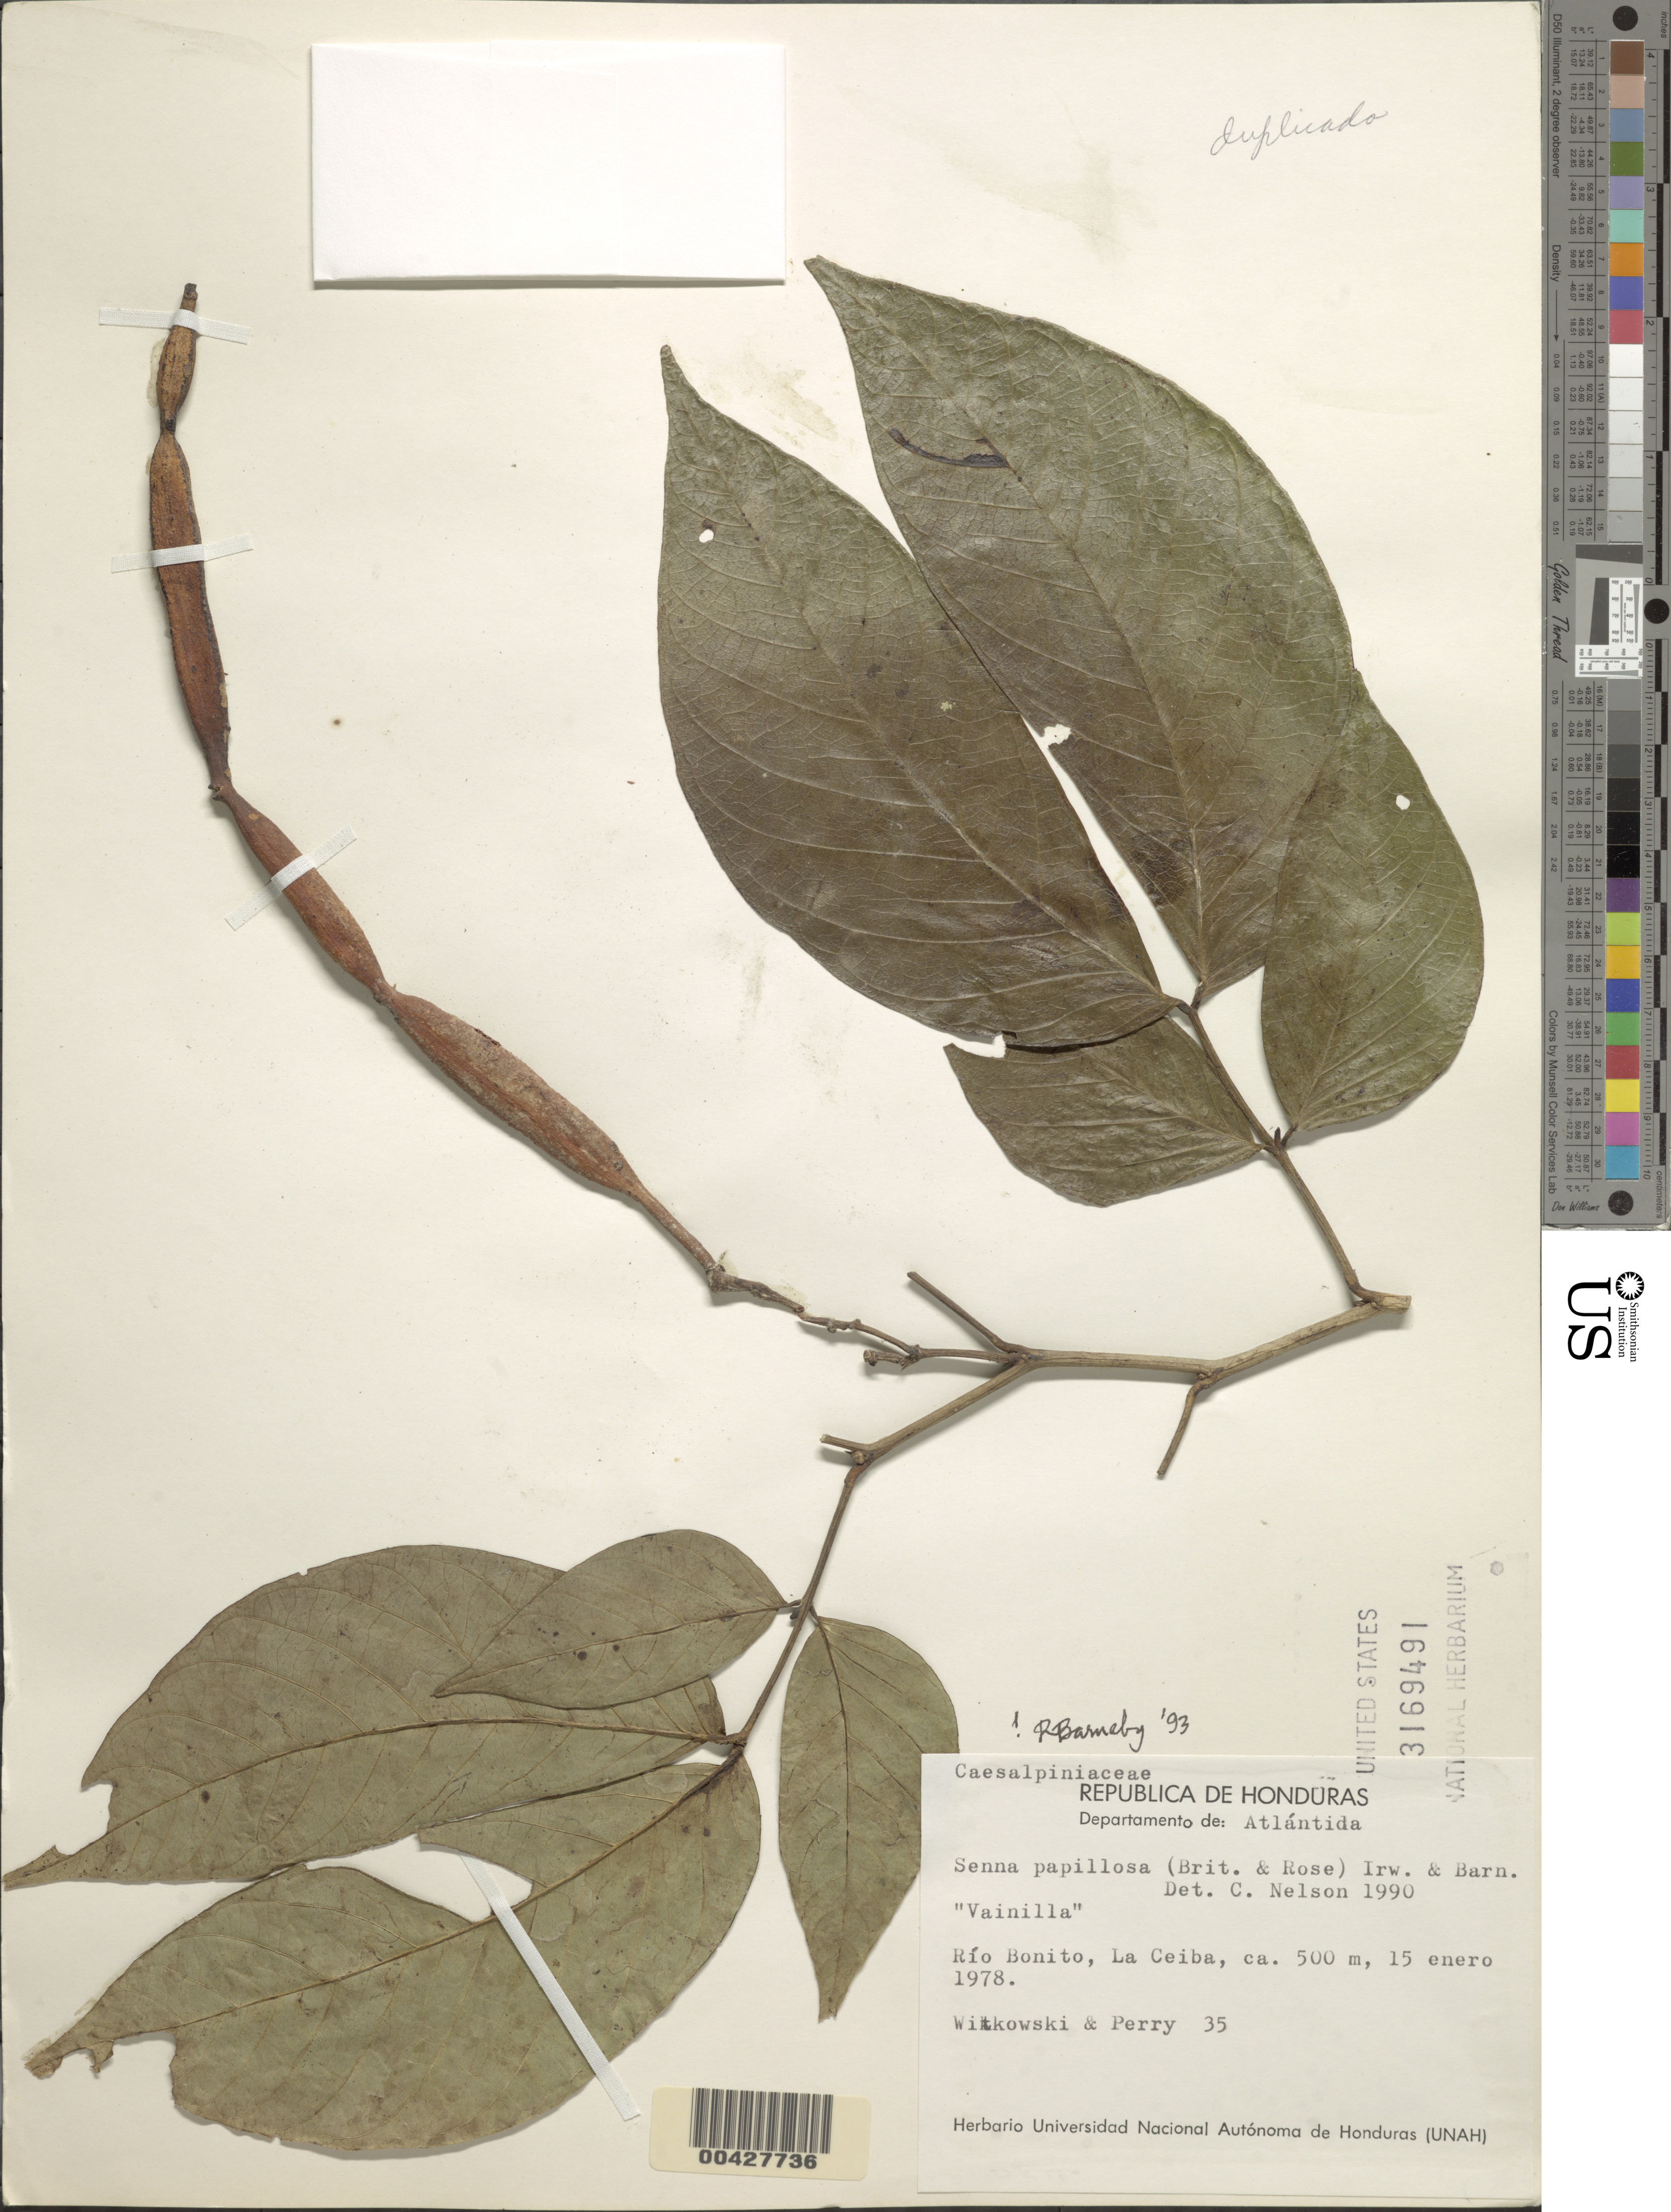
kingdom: Plantae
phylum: Tracheophyta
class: Magnoliopsida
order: Fabales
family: Fabaceae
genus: Senna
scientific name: Senna papillosa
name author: (Britton & Rose) H.S. Irwin & Barneby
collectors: -- Witkowski & -- Perry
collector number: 3036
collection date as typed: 15 Jan 1978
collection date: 1978-01-15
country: Honduras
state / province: Atlántida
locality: Rio Bonito, La Ceiba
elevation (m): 500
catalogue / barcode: US 3169491